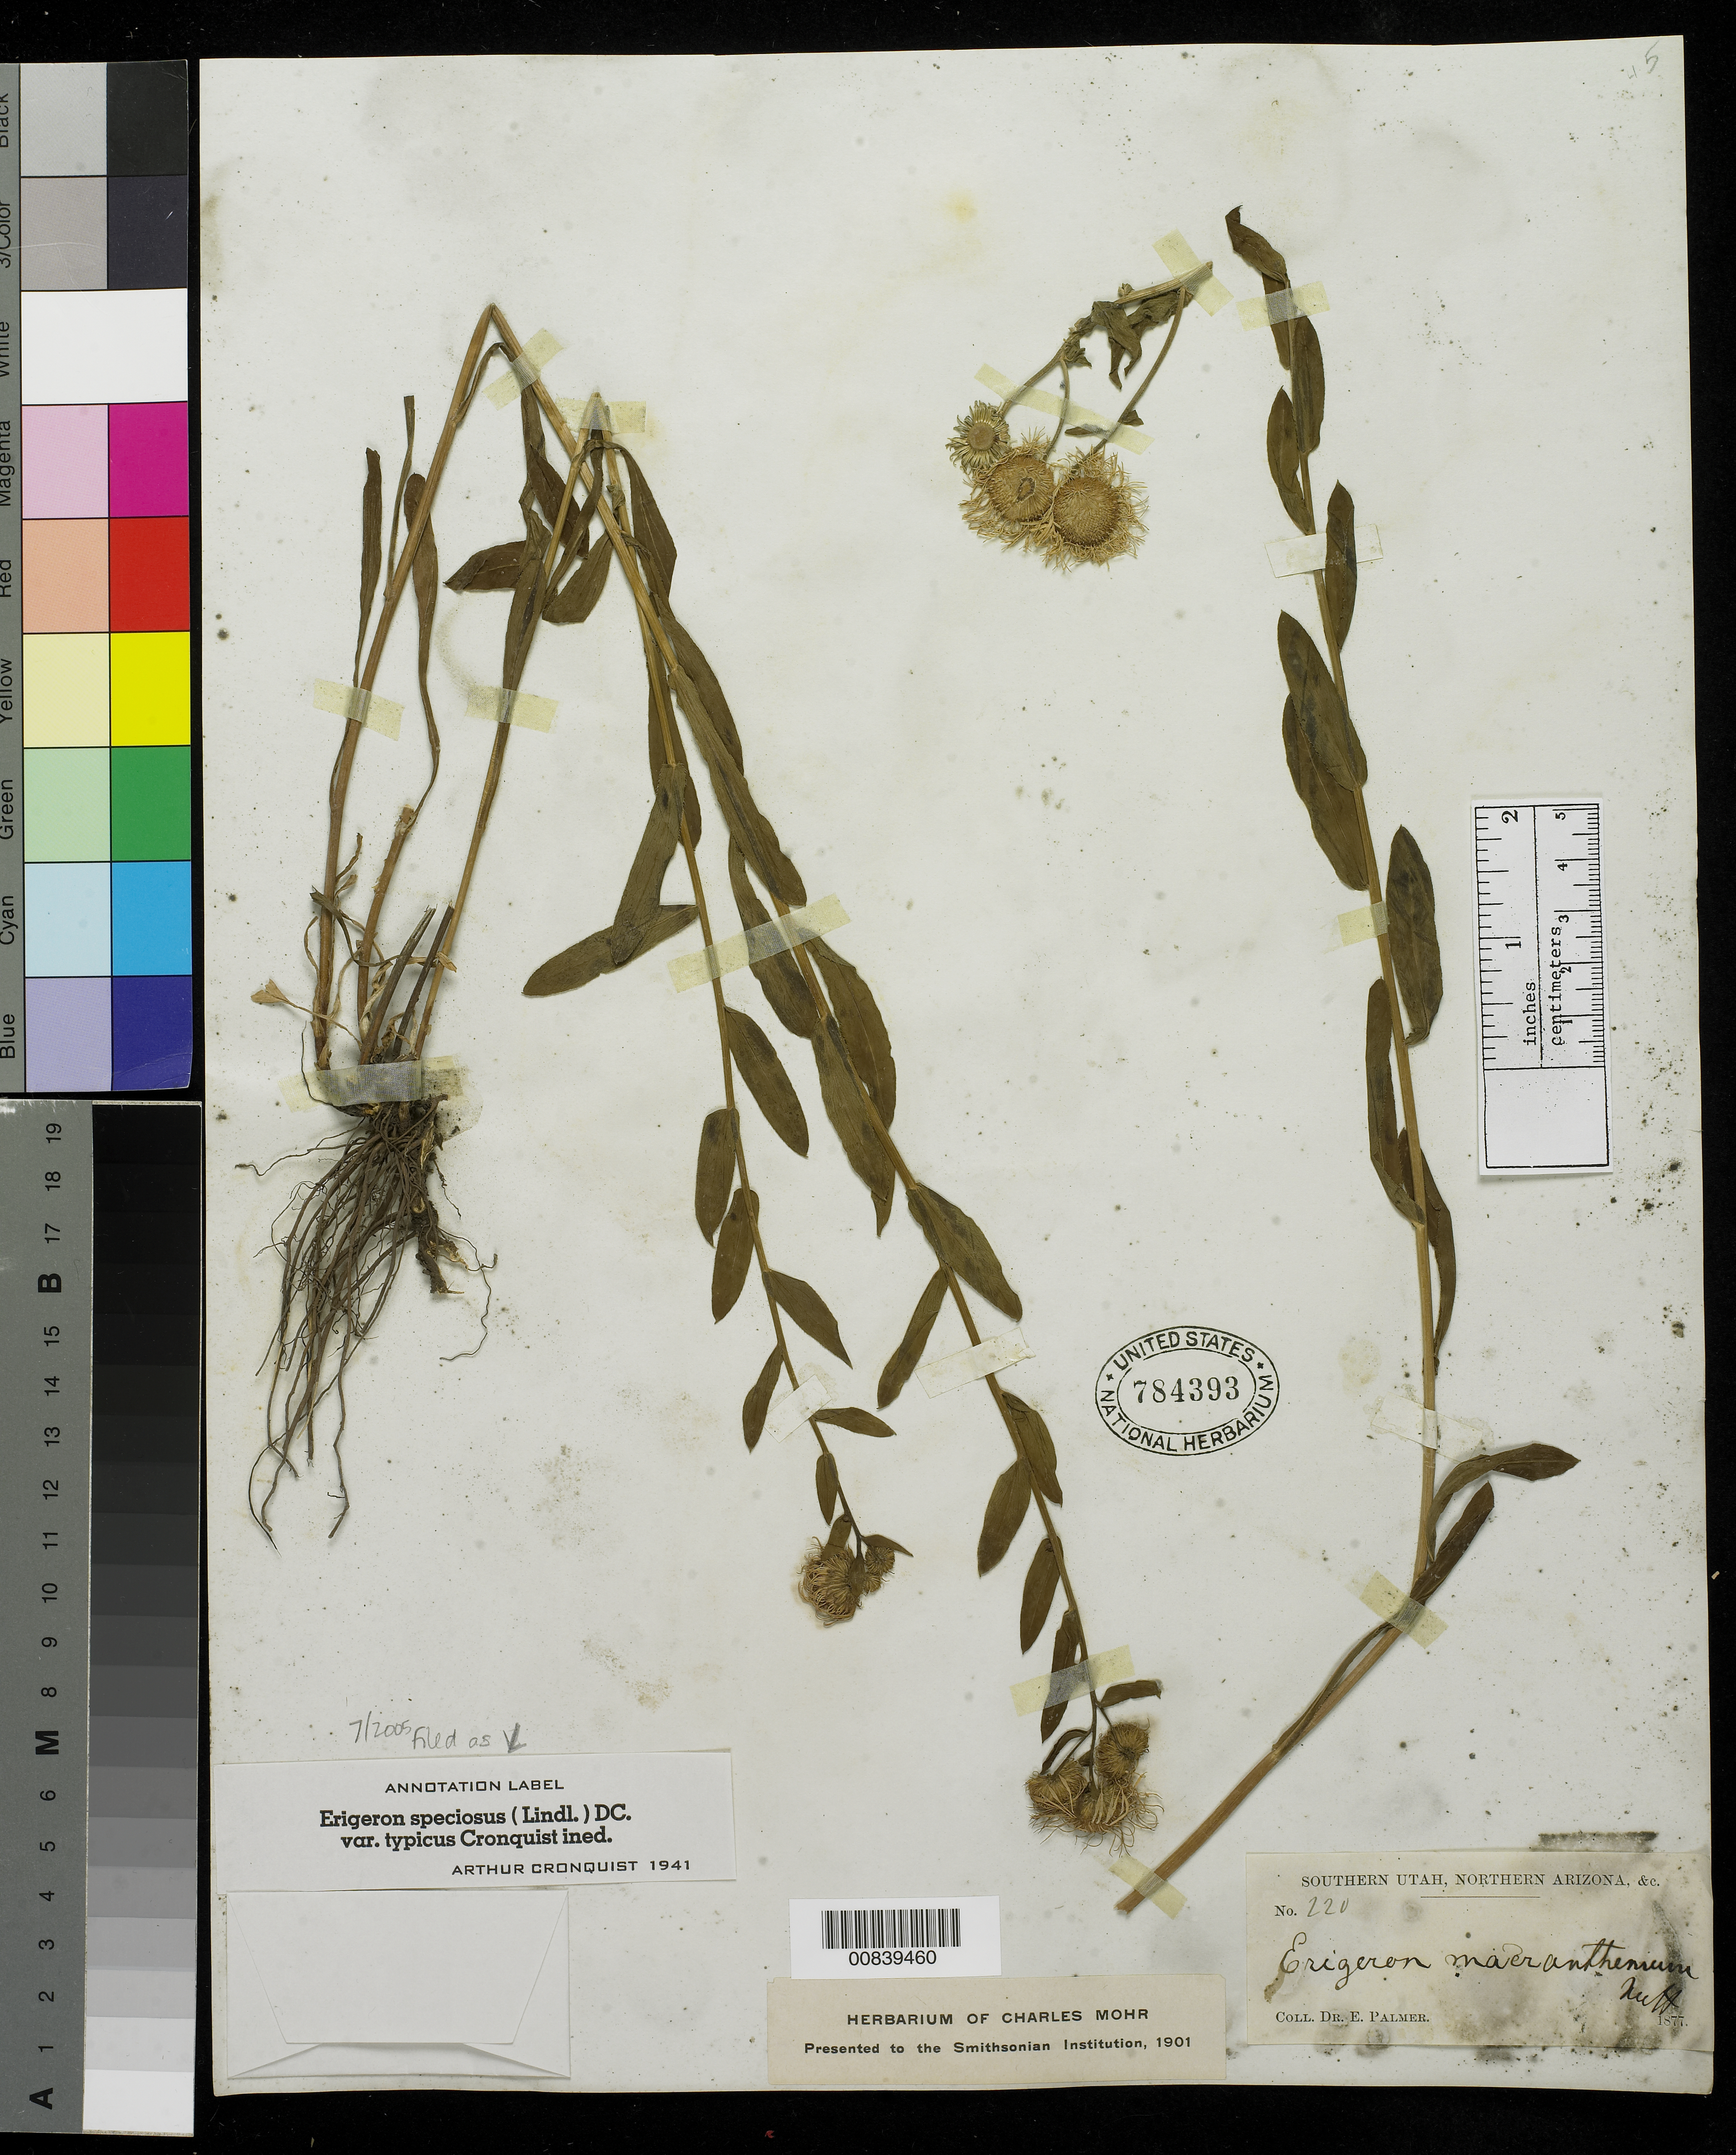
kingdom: Plantae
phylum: Tracheophyta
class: Magnoliopsida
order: Asterales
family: Asteraceae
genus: Erigeron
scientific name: Erigeron speciosus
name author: (Lindl.) DC.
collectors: E. Palmer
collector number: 220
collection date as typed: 1877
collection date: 1877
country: United States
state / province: Arizona / Utah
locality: Southern Utah, Northern Arizona, & c.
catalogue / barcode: US 784393